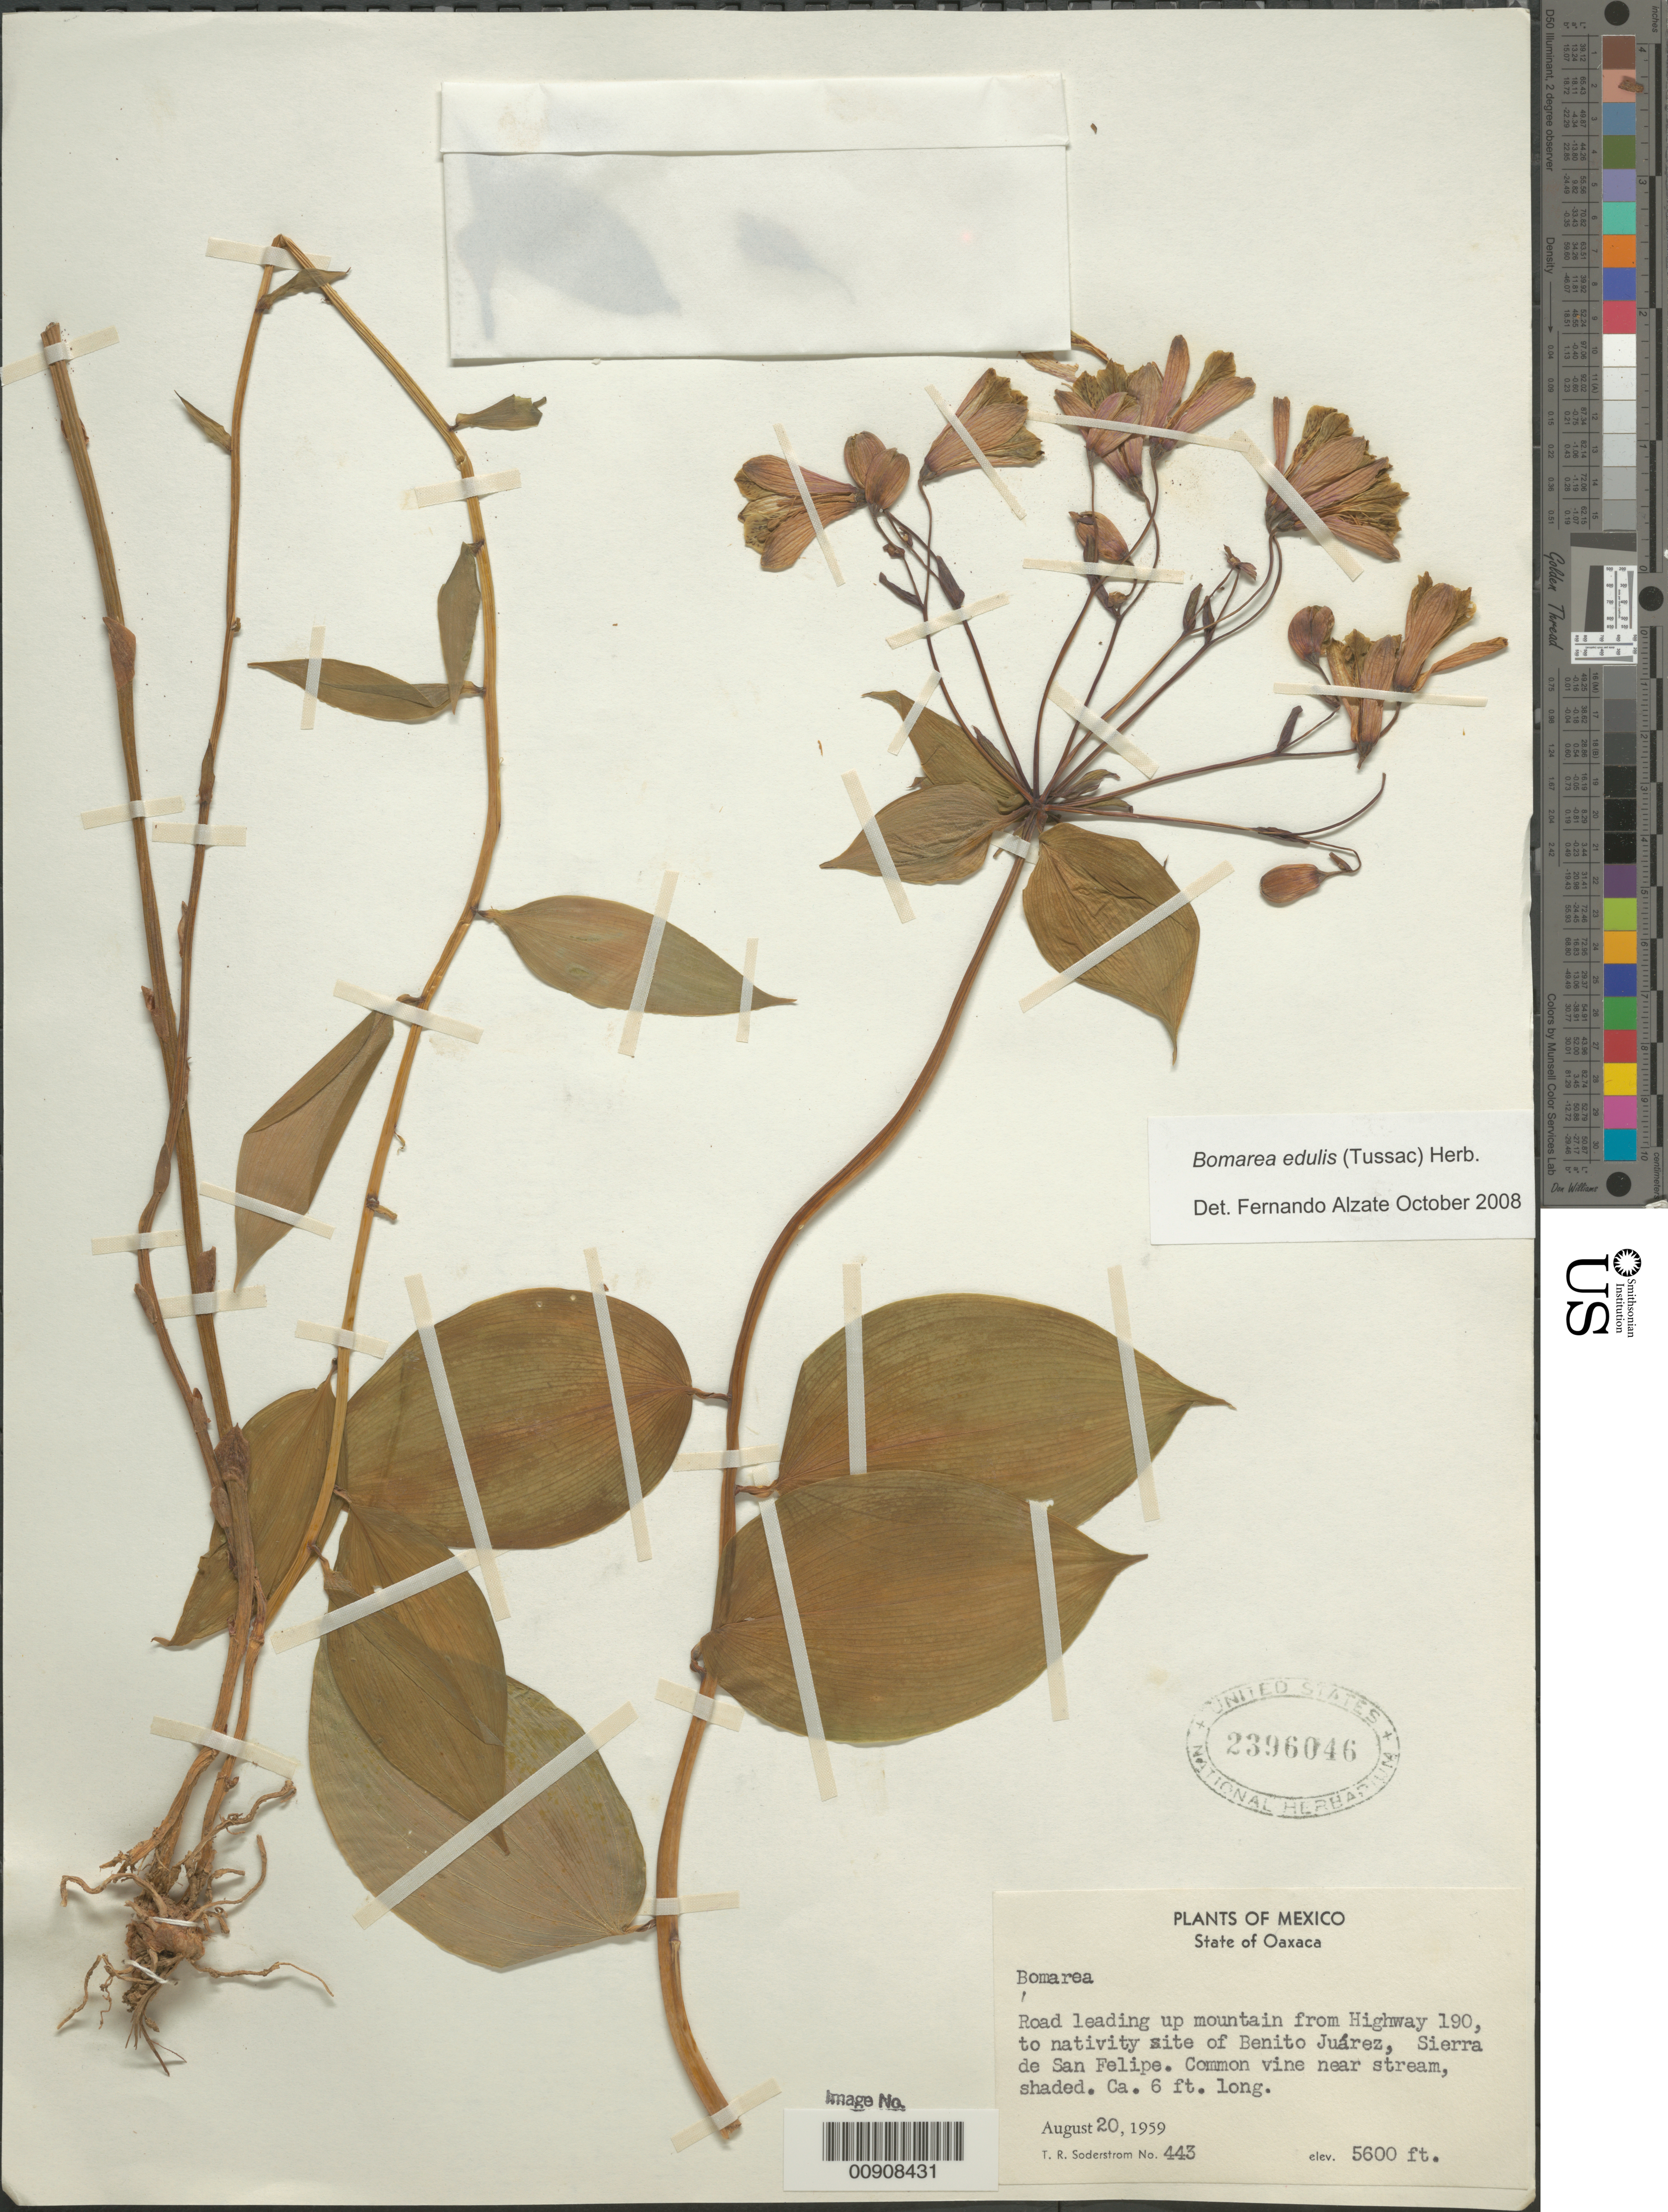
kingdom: Plantae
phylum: Tracheophyta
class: Liliopsida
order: Liliales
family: Alstroemeriaceae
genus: Bomarea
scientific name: Bomarea edulis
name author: (Tussac) Herb.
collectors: T. R. Soderstrom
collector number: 443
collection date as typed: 20 Aug 1959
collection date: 1959-08-20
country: Mexico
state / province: Oaxaca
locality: Road leading up mountain from Highway 190, to nativity site of Benito Juárez, Sierra de San Felipe. State of Oaxaca.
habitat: Near stream, shaded.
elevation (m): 1707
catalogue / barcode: US 2396046